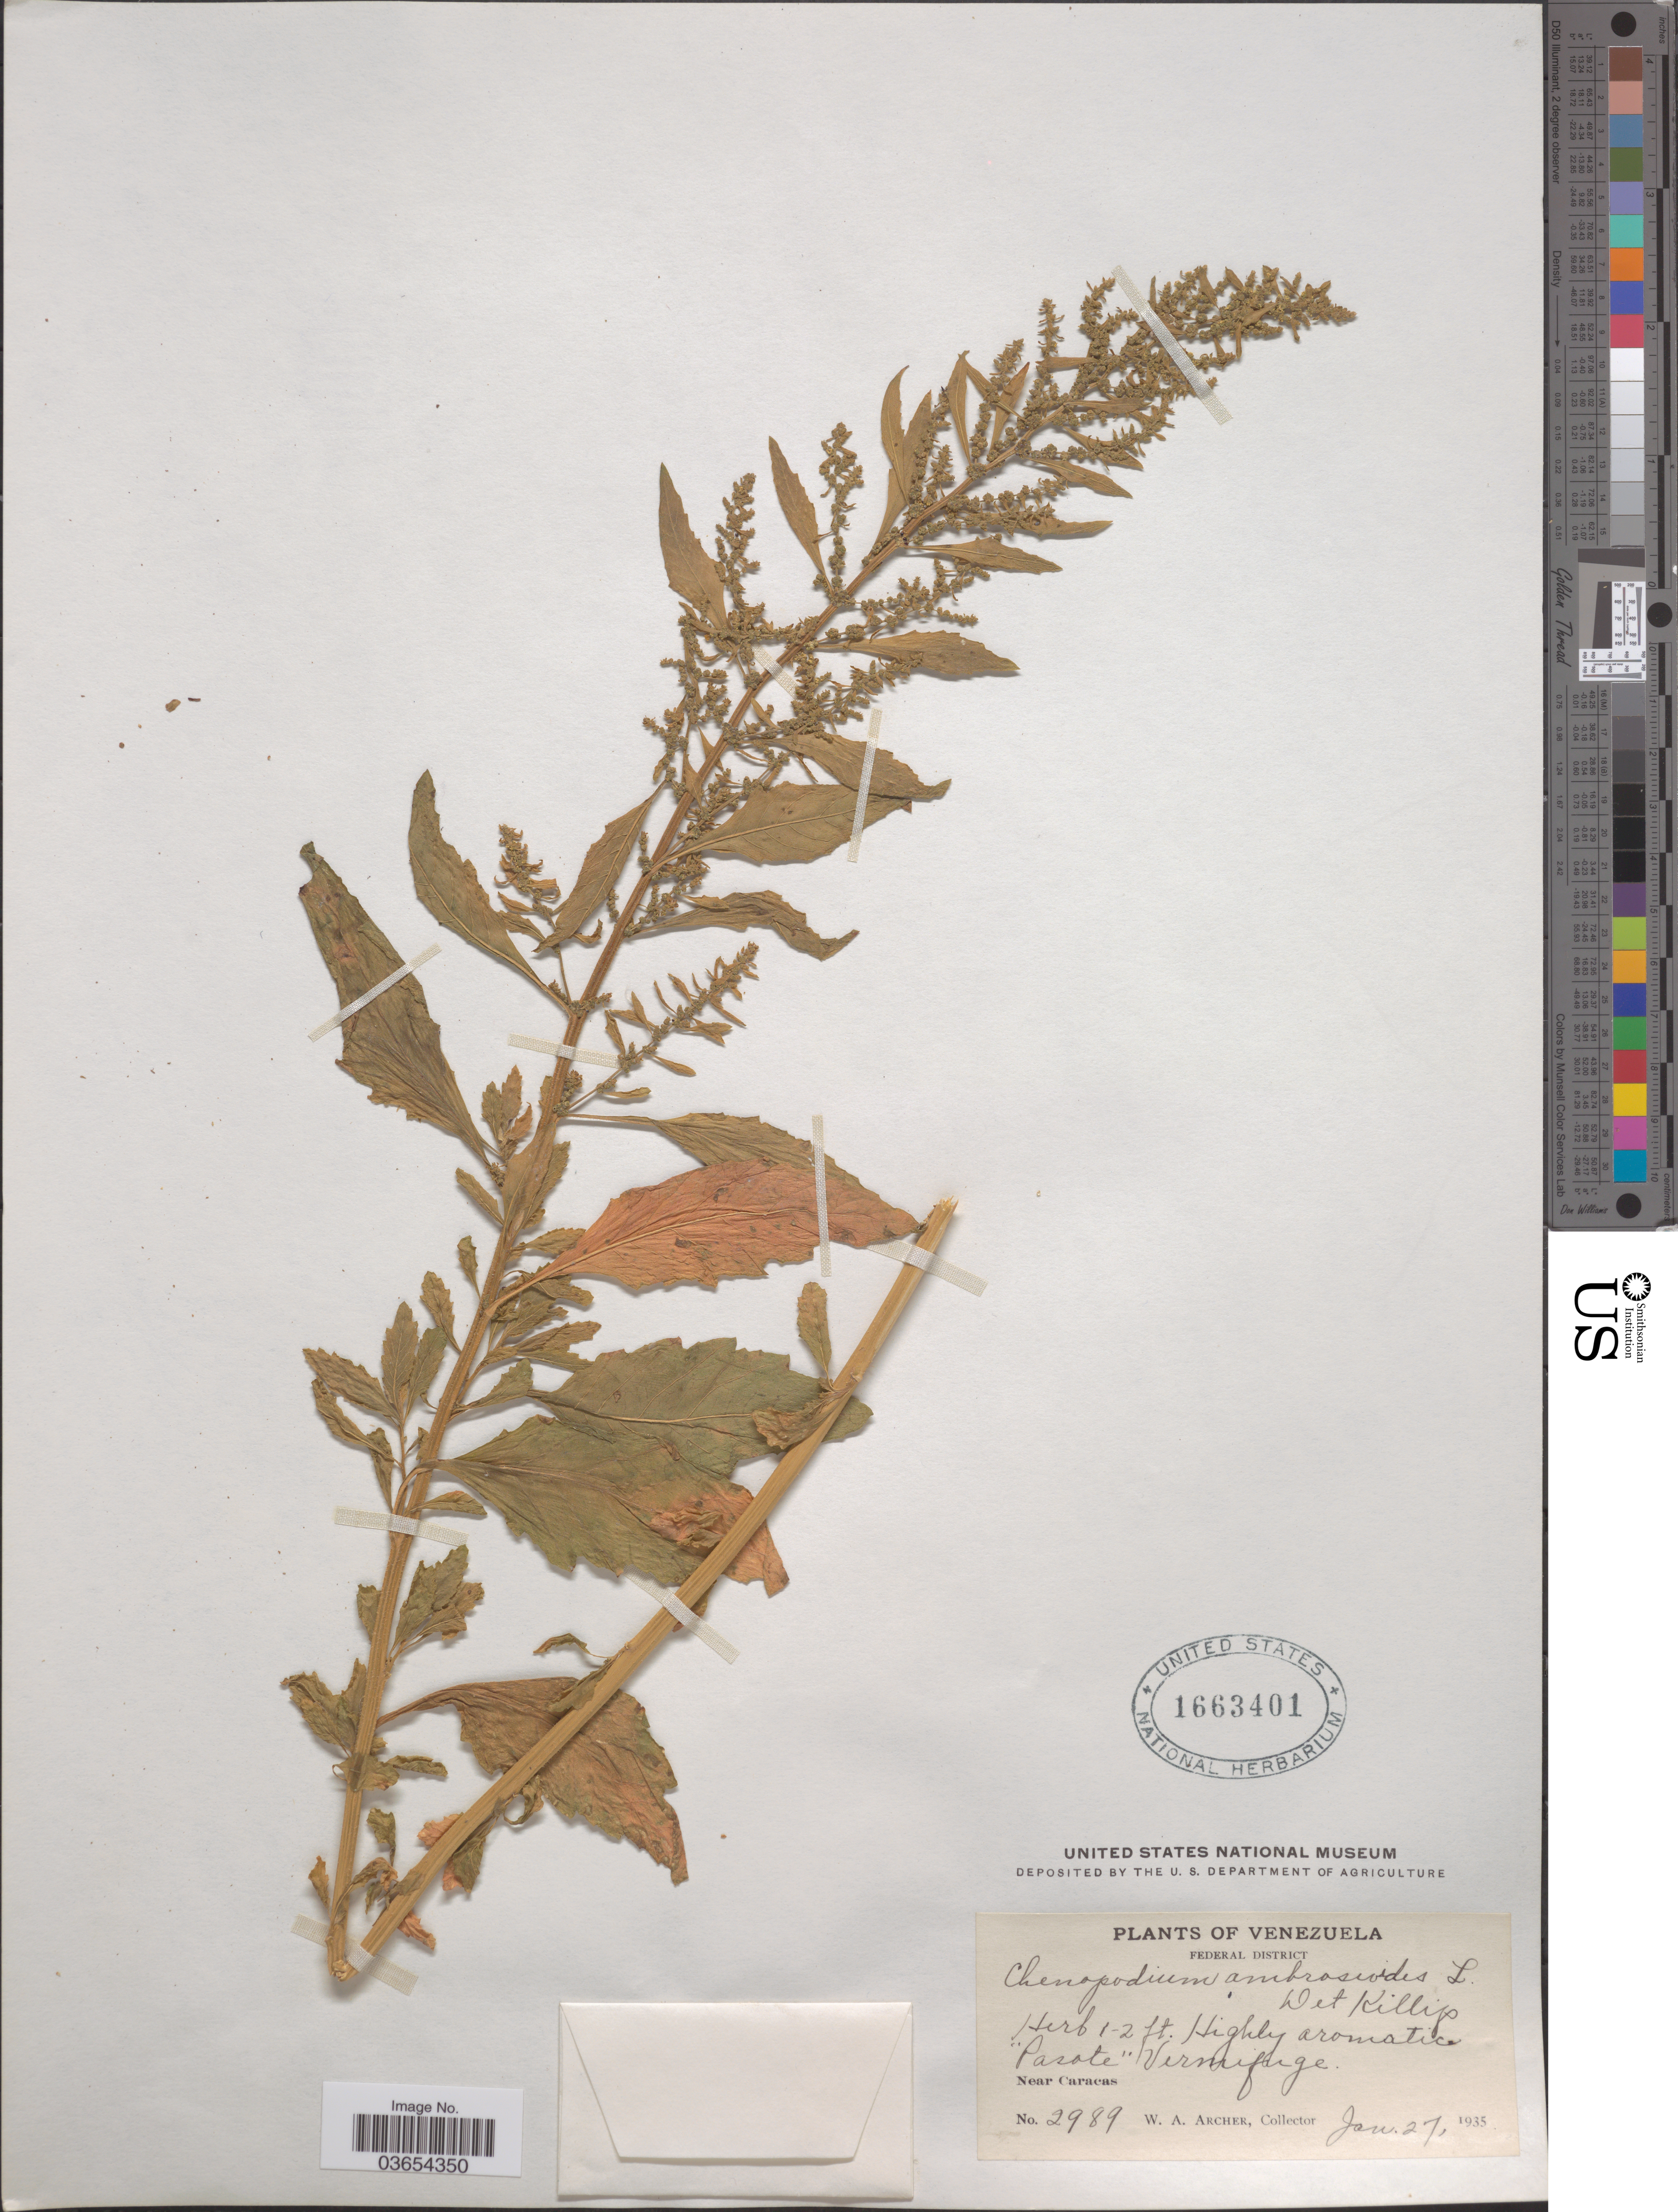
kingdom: Plantae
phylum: Tracheophyta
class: Magnoliopsida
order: Caryophyllales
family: Amaranthaceae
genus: Chenopodium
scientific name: Chenopodium ambrosioides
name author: L.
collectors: W. Archer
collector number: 2989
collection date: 1935-01-27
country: Venezuela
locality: Federal District. Near Caracas.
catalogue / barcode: US 1663401